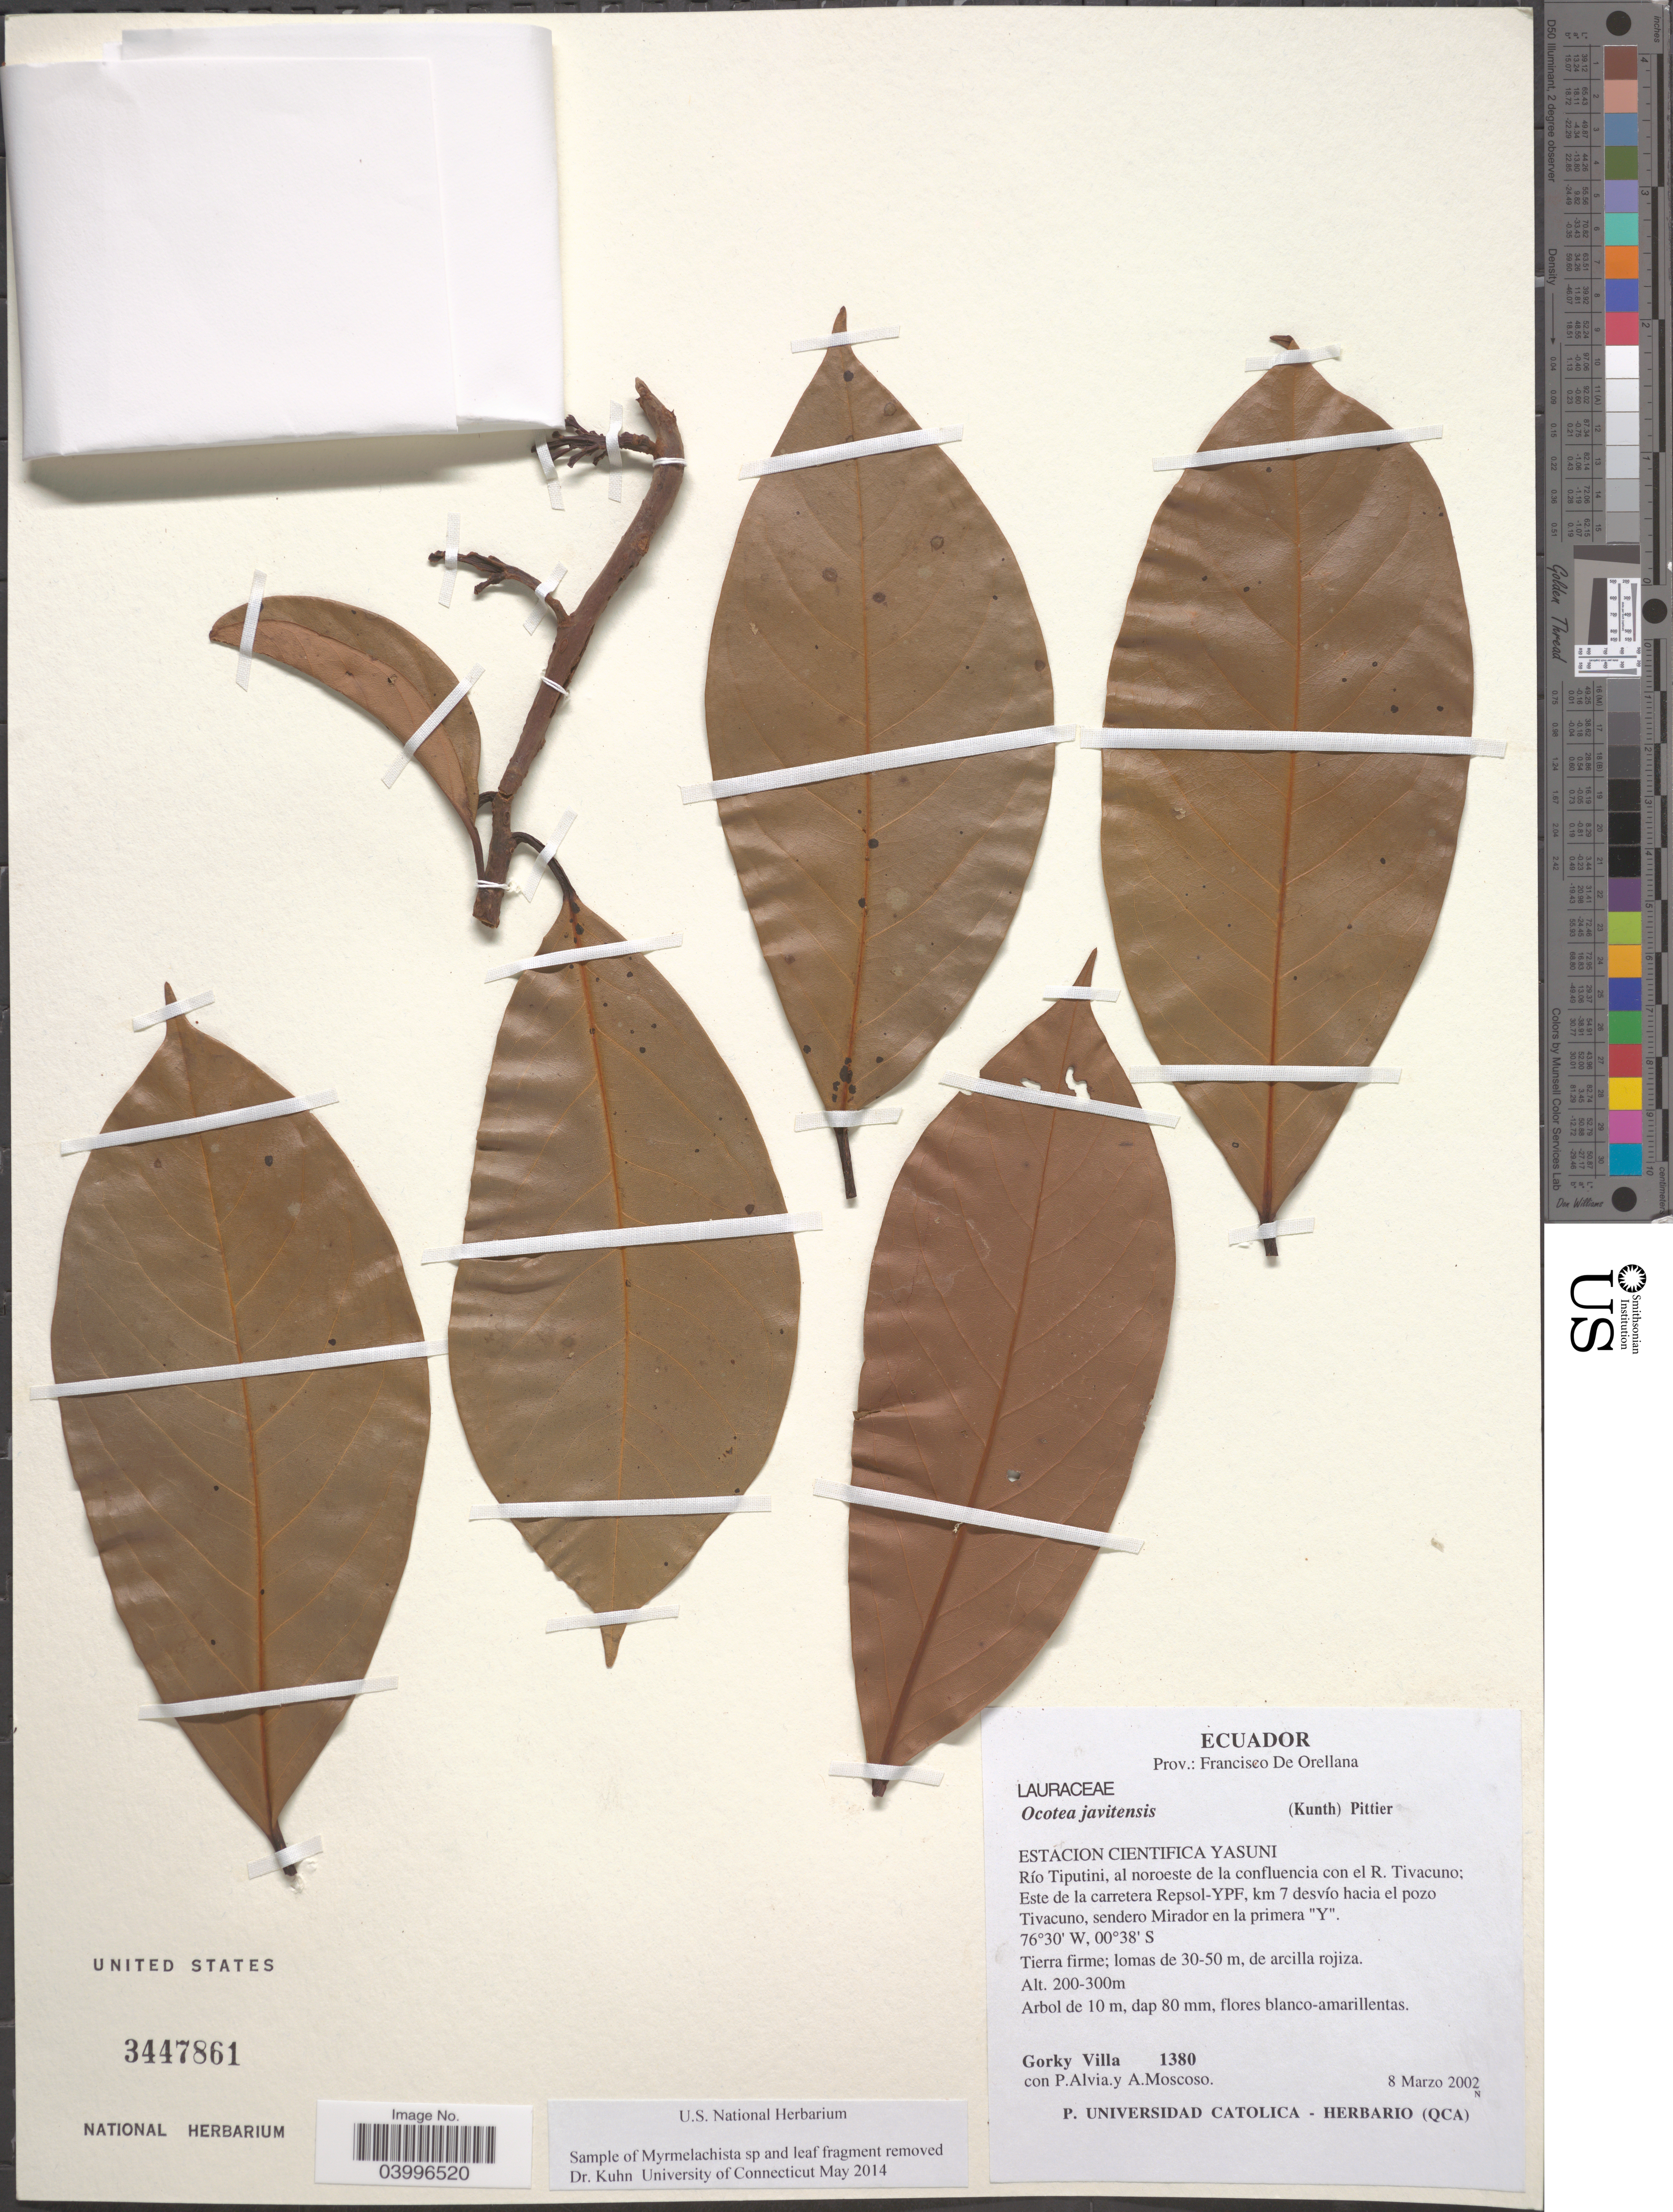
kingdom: Plantae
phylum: Tracheophyta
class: Magnoliopsida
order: Laurales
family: Lauraceae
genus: Ocotea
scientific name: Ocotea javitensis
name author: (Kunth) Pittier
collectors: G. Villa, P. Alvia & A. Moscoso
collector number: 1380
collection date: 2002-03-08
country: Ecuador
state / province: Orellana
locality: Prov.: Francisco De Orellana. ESTACION CIENTIFICA YASUNI. Río Tiputini, al noroeste de la confluencia con el R. Tivacuno; Este de la carretera Respol-YPF, km 7 desvío hacia el pozo Tivacuno. Sendero Mirador en la primera "Y".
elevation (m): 200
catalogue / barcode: US 3447861